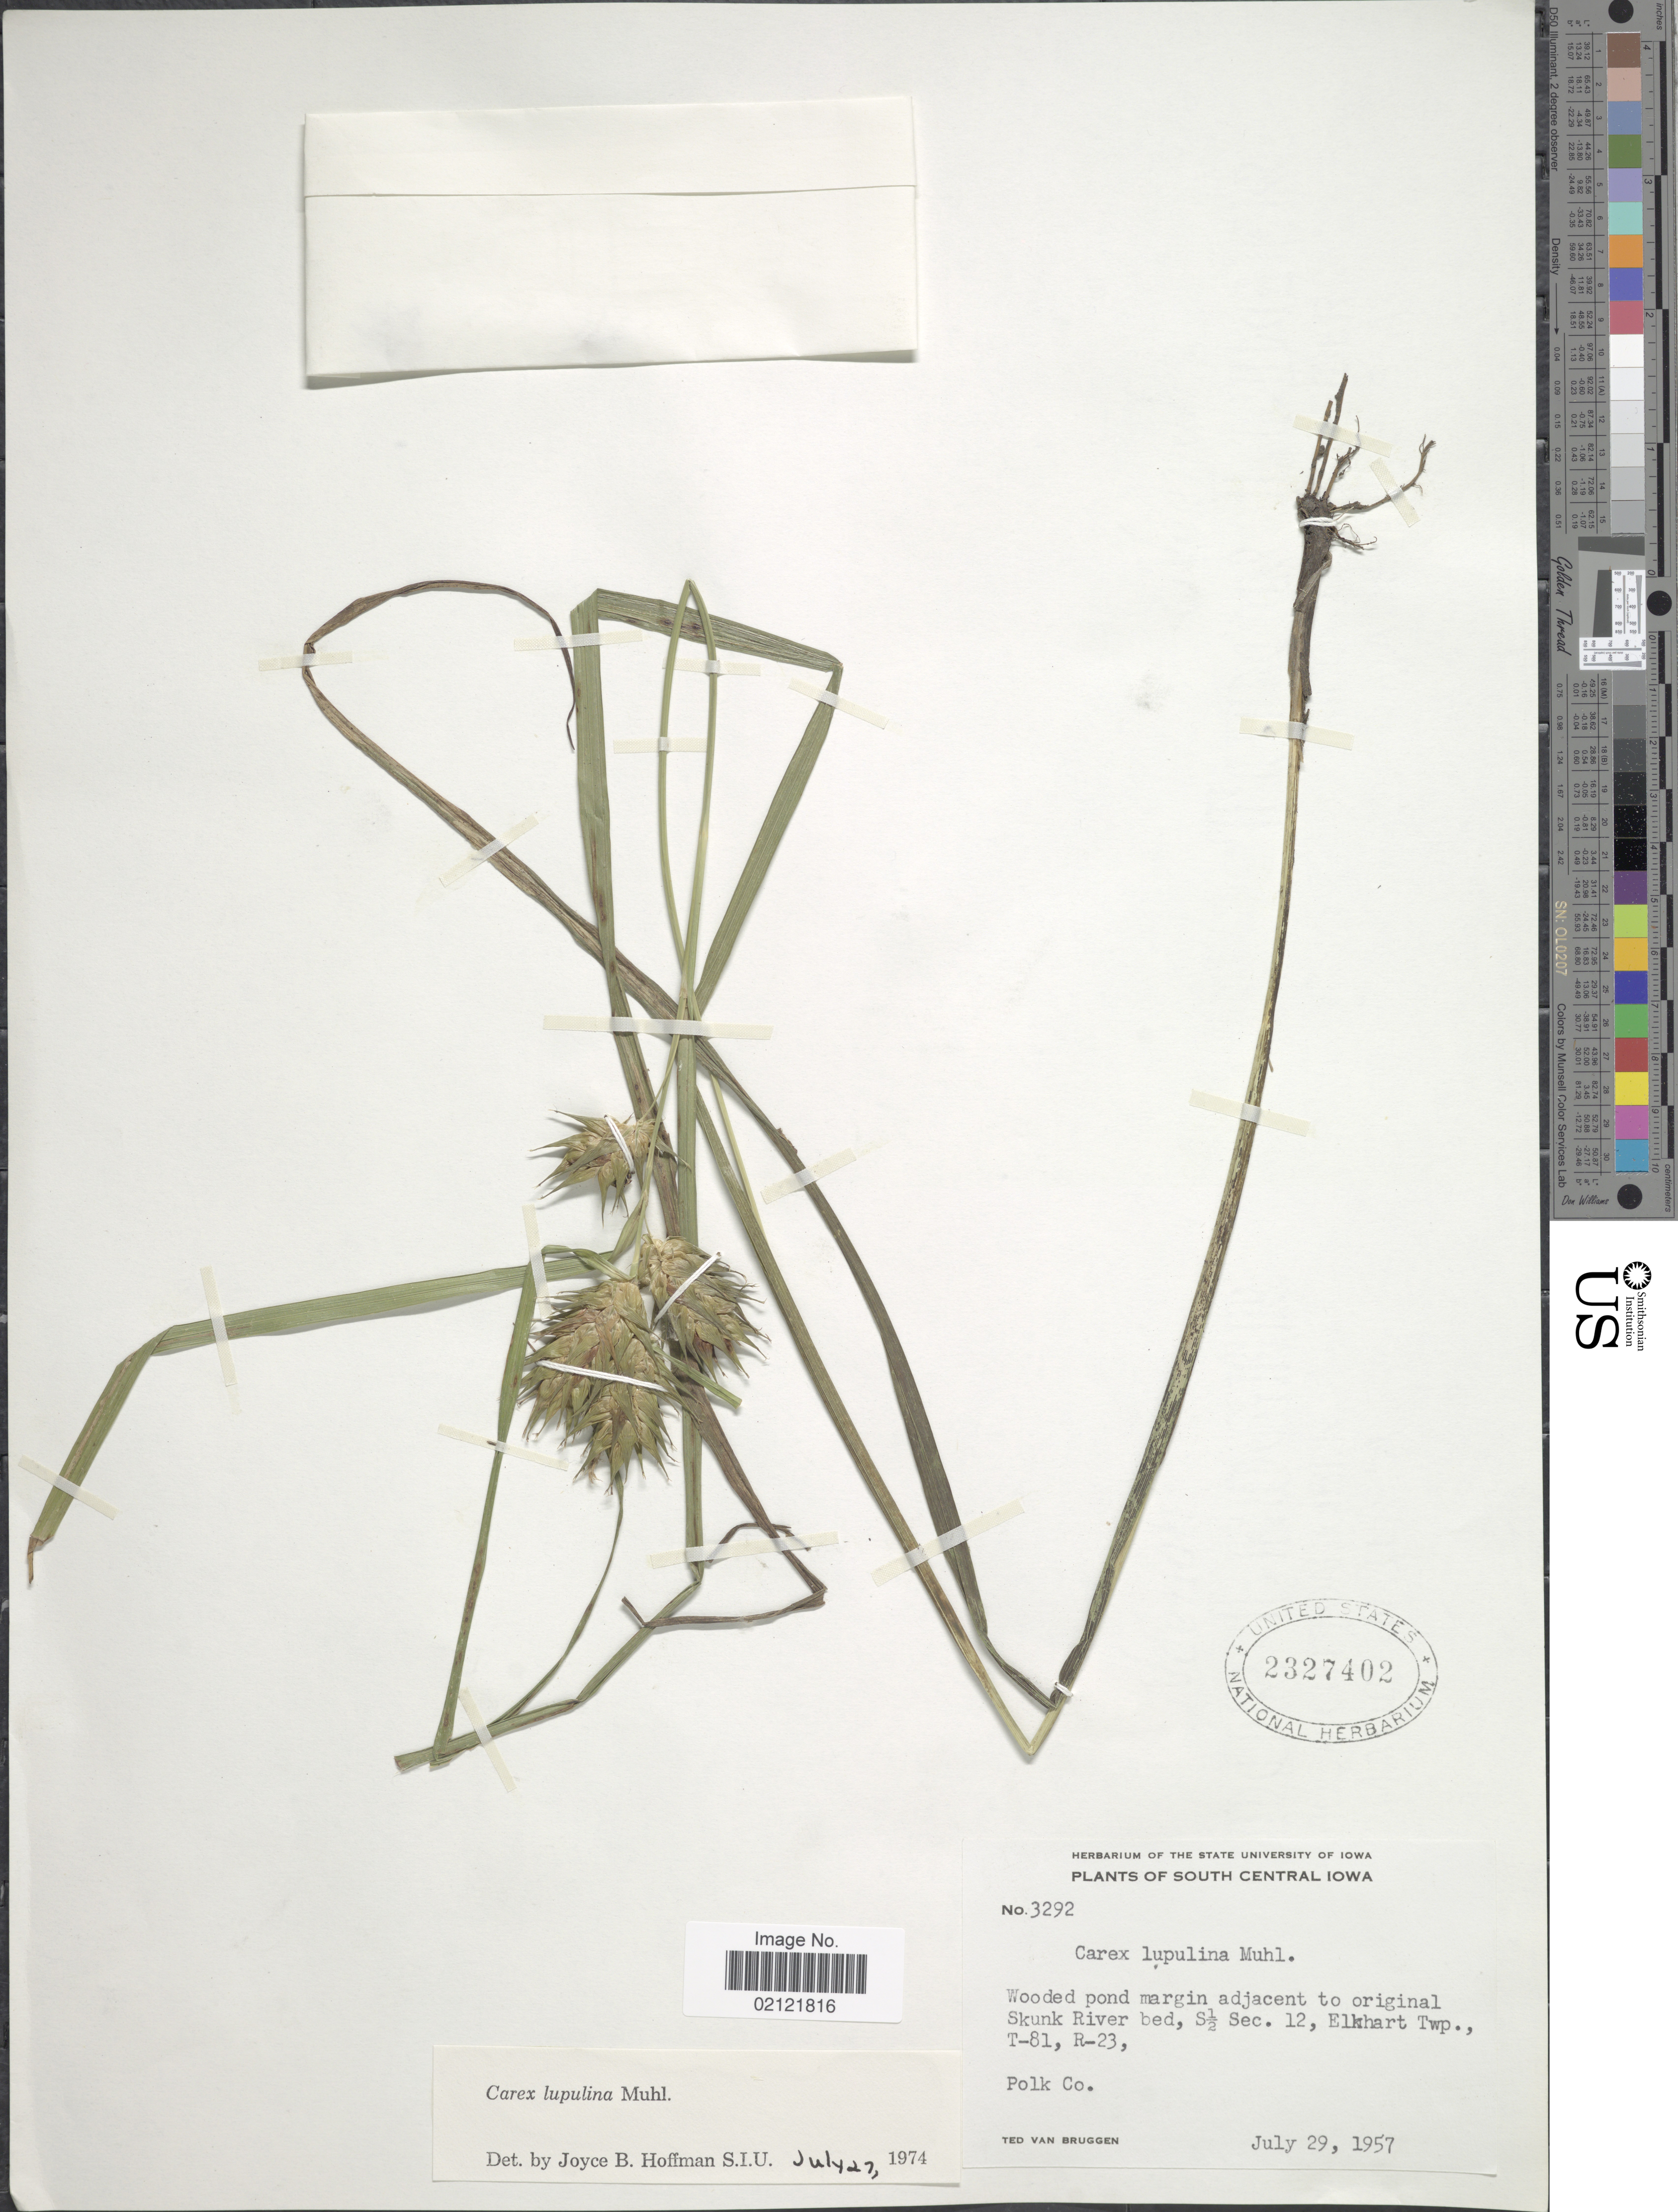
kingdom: Plantae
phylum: Tracheophyta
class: Liliopsida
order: Poales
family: Cyperaceae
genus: Carex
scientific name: Carex lupulina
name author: Muhl. ex Willd.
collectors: T. van Bruggen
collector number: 3292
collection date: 1957-07-29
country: United States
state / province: Iowa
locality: South Central Iowa. Wooded pond margin adjacent to original Skunk River bed, S½ Sec. 12, Elkhart Twp., T-81, R-23, Polk Co.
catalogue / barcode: US 2327402